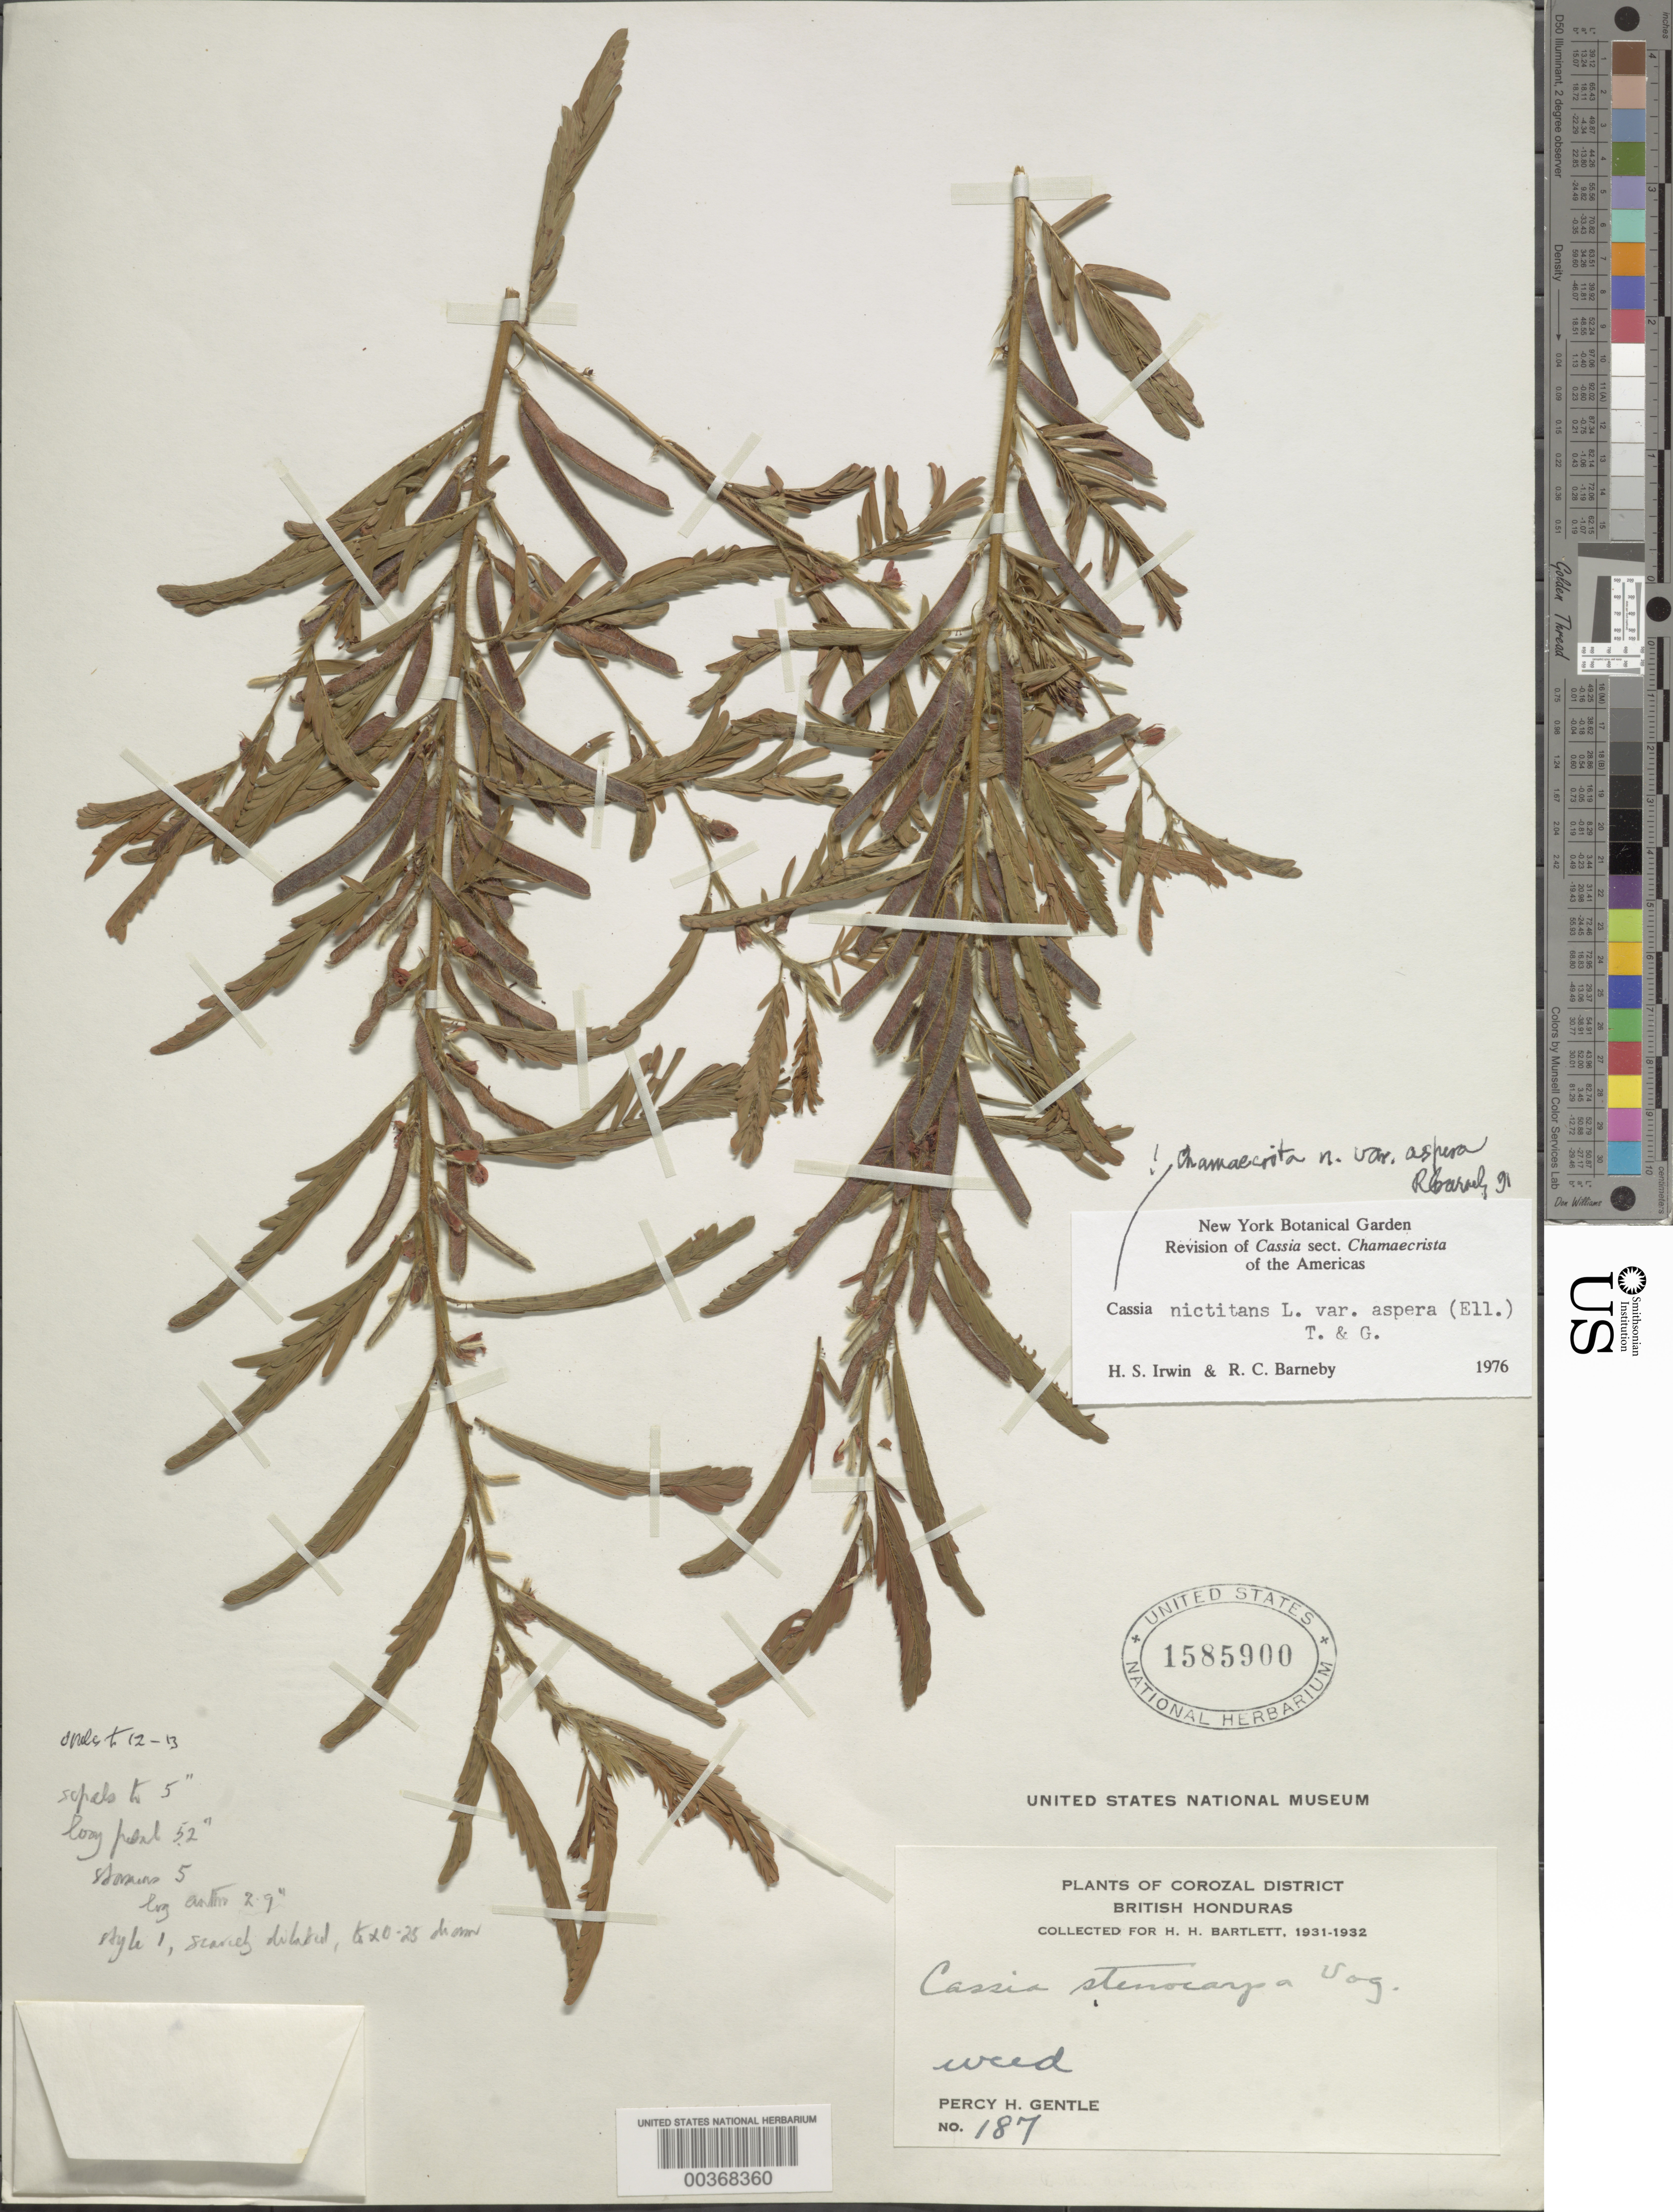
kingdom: Plantae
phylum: Tracheophyta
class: Magnoliopsida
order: Fabales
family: Fabaceae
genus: Chamaecrista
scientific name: Chamaecrista nictitans var. aspera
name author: (Muhl. ex Elliot) H.S. Irwin & Barneby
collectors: P. H. Gentle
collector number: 187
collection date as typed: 1931 to -- -- 1932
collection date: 1931/1932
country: Belize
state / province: Corozal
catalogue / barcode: US 1585900